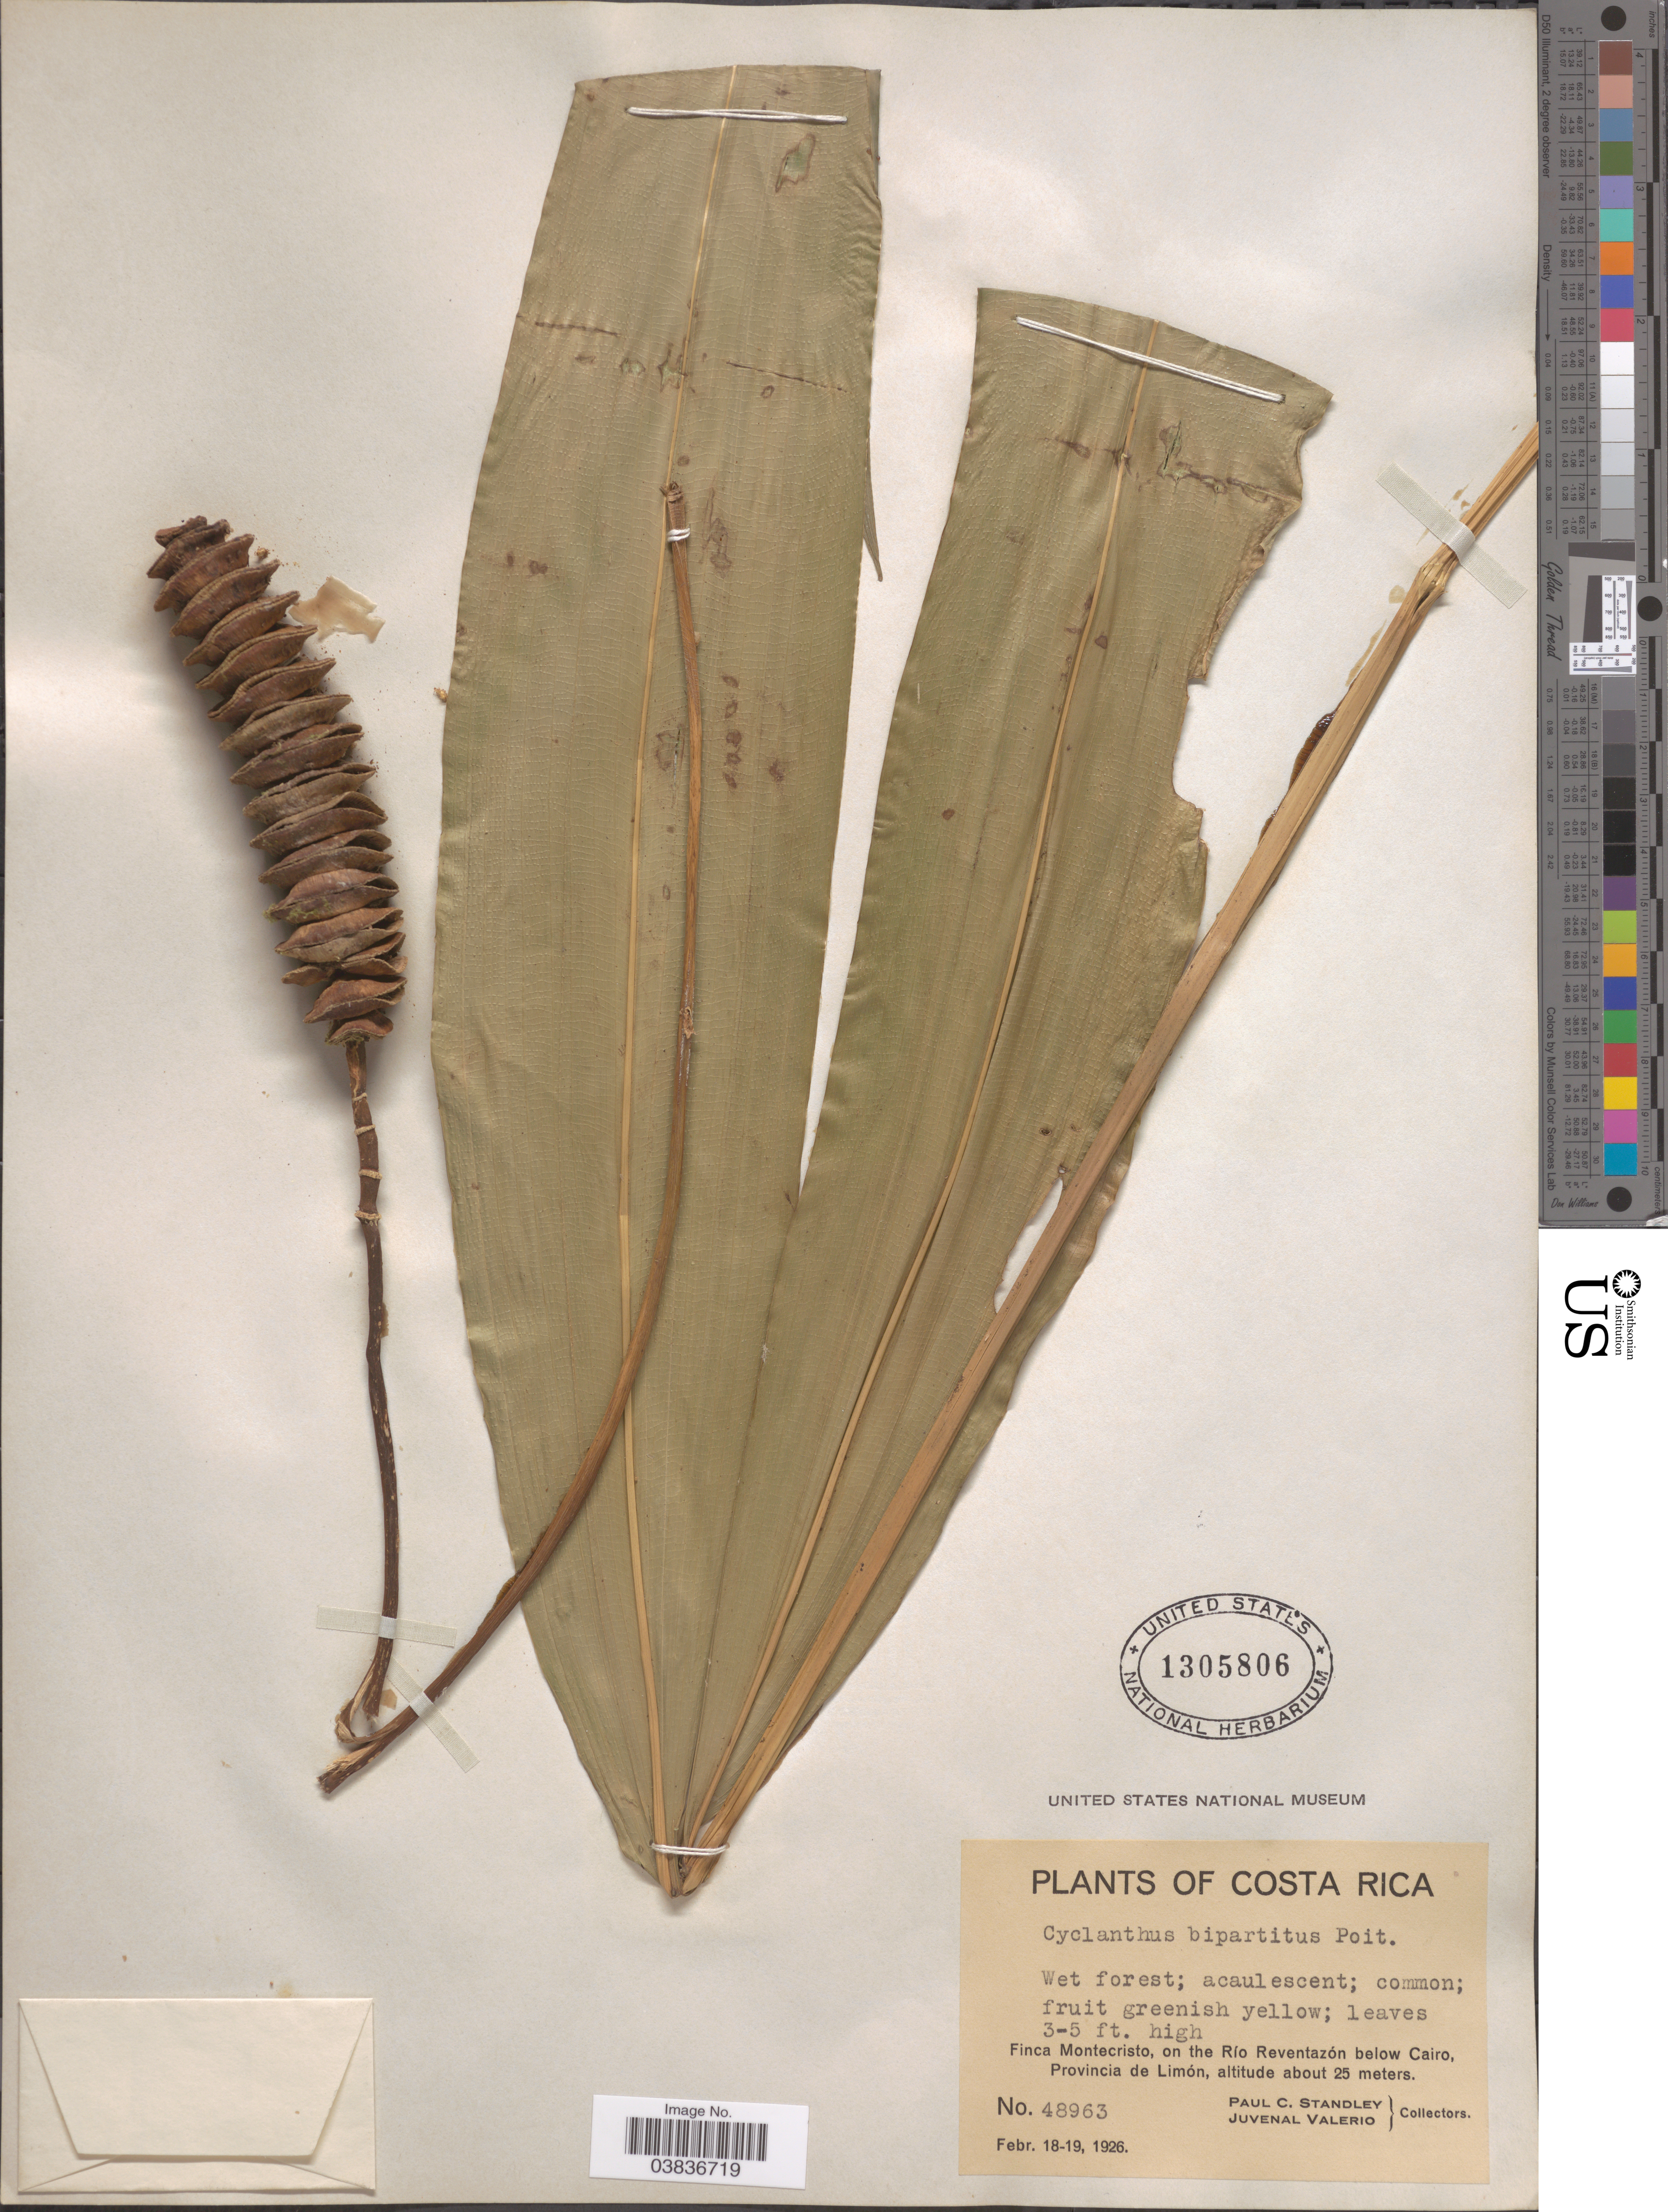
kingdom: Plantae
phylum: Tracheophyta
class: Liliopsida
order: Pandanales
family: Cyclanthaceae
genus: Cyclanthus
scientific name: Cyclanthus bipartitus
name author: Poit. ex A. Rich.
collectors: P. C. Standley & J. Valerio R.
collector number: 48963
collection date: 1926-02-18/1926-02-19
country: Costa Rica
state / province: Limón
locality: Finca Montecristo, on the Río Reventazón below Cairo.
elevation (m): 25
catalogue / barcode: US 1305806